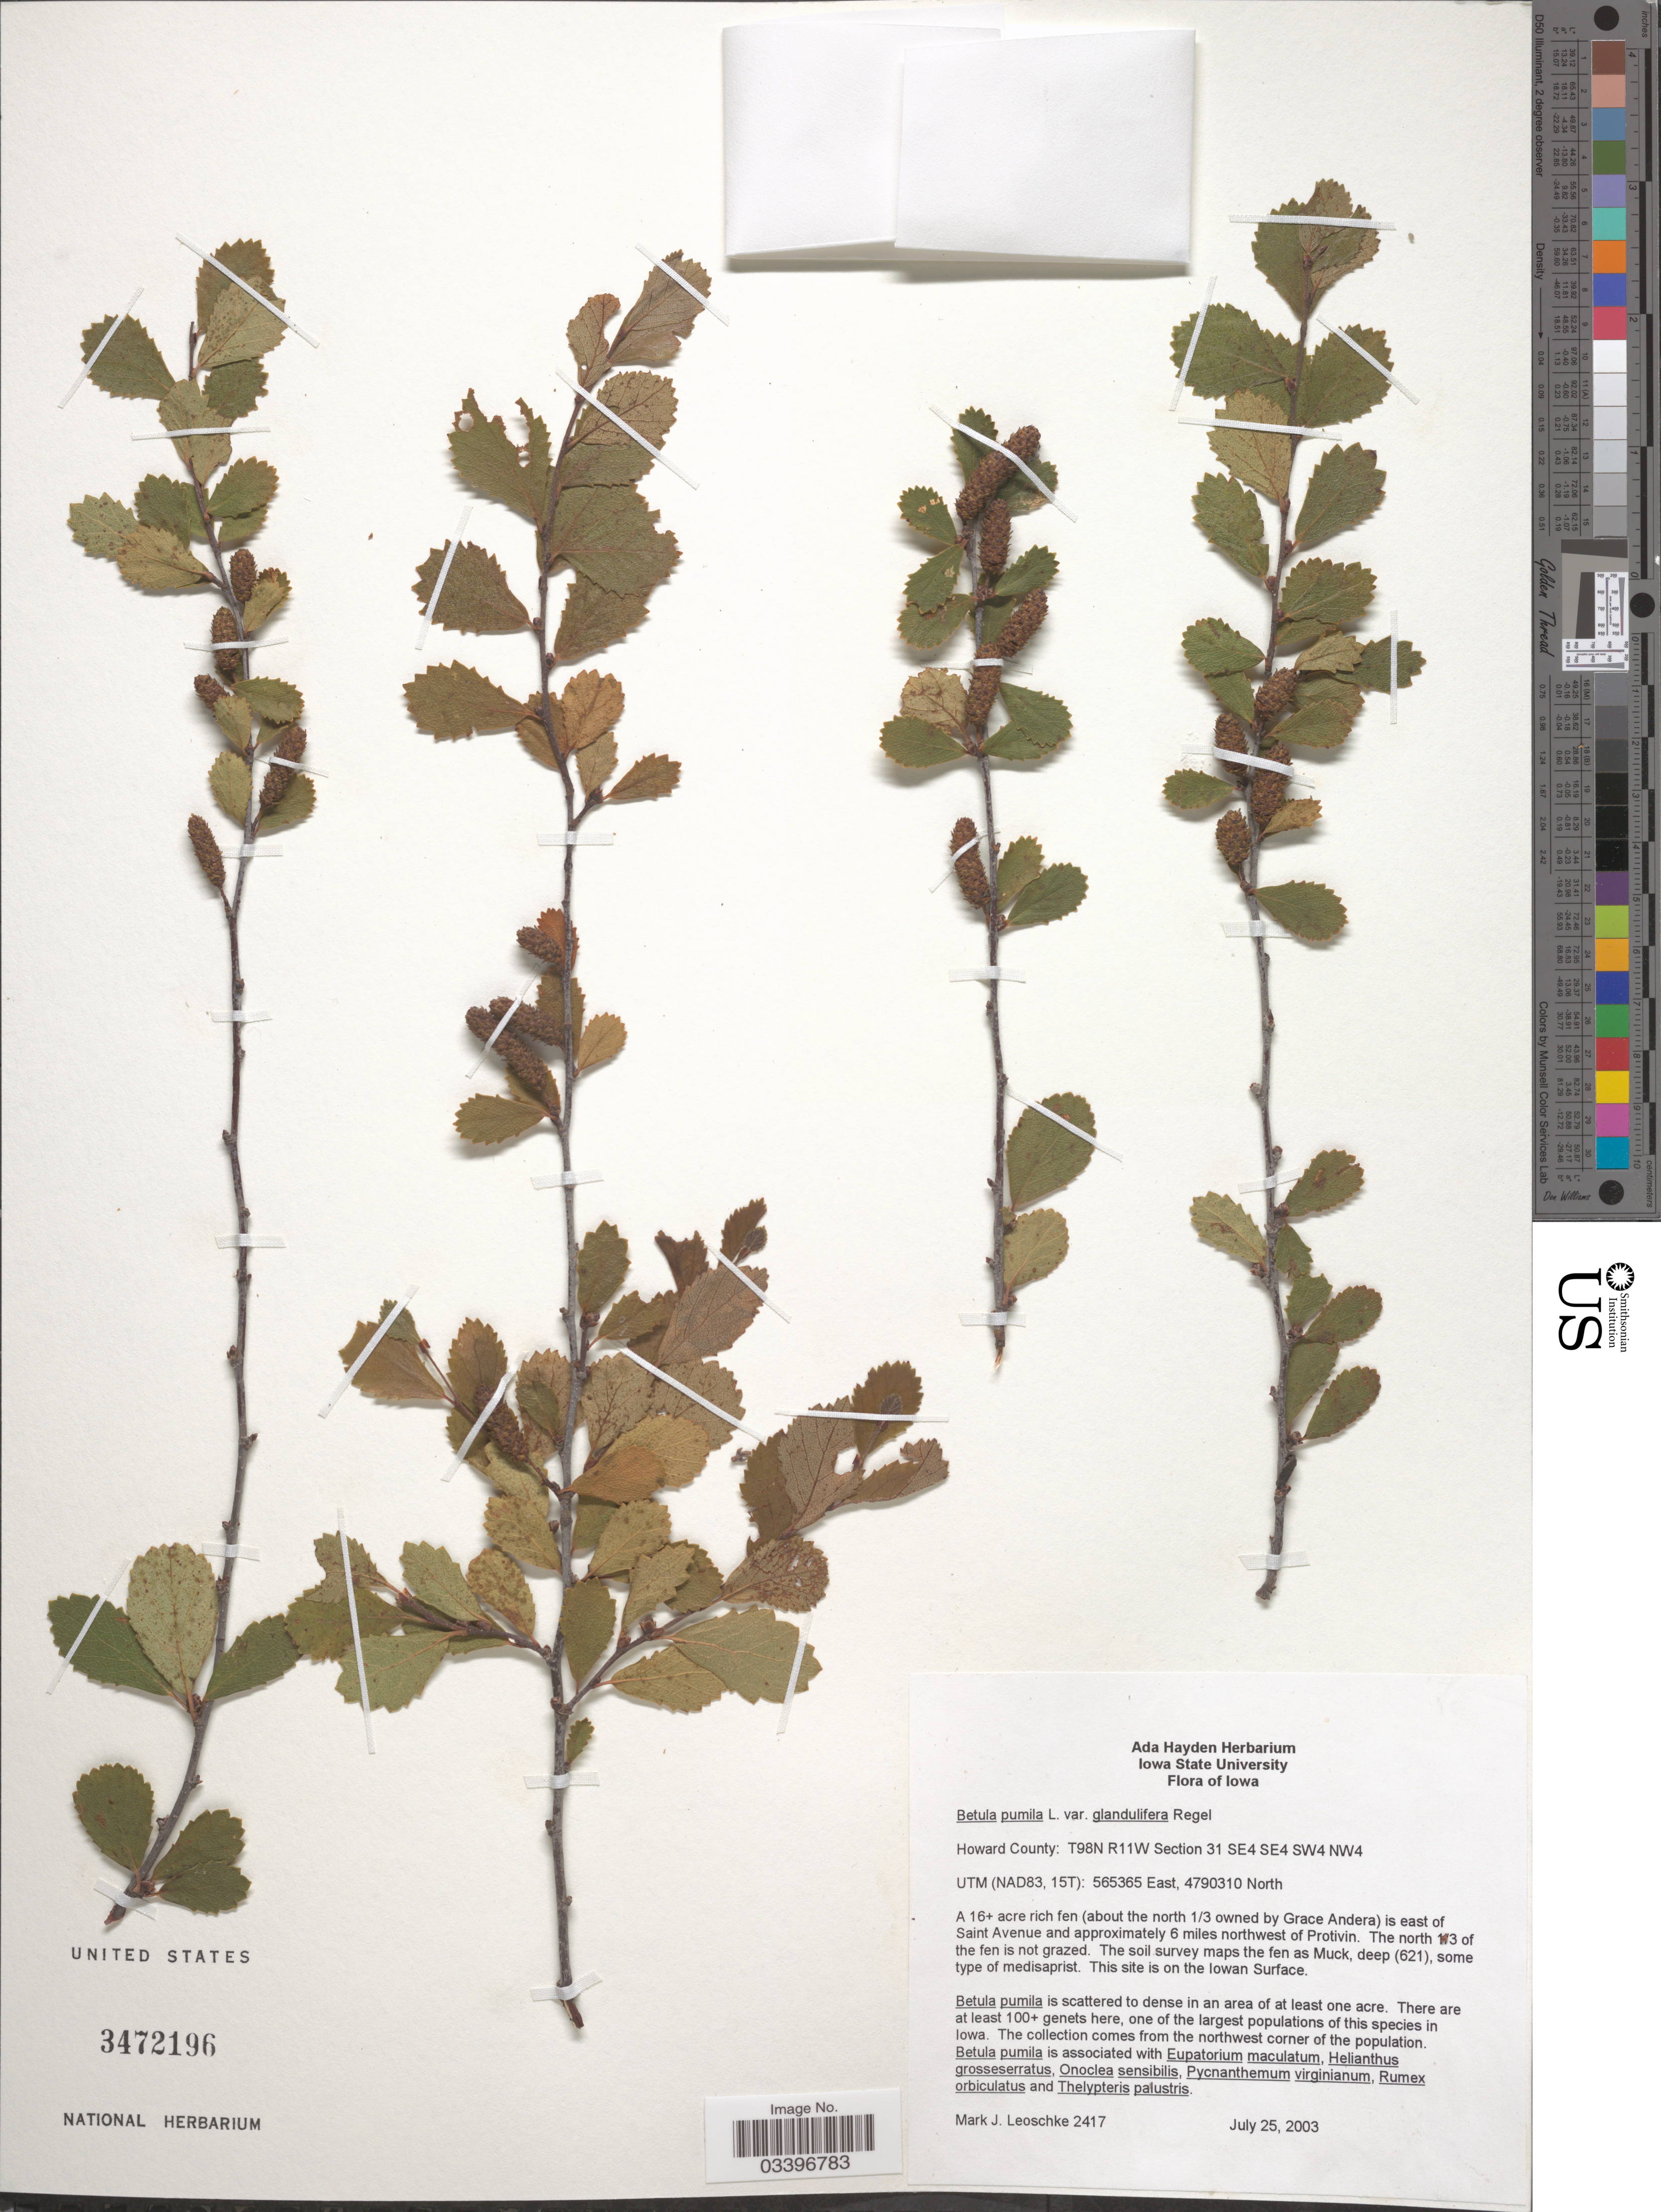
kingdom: Plantae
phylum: Tracheophyta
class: Magnoliopsida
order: Fagales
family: Betulaceae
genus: Betula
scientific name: Betula pumila var. glandulifera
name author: Regel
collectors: M. J. Leoschke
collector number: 2417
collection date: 2003-07-25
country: United States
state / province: Iowa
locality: Howard County: T98N R11W Section 31 SE4 SE4 SW4 NW4 UTM (Nad83, 15T). At 16+ acre rich fen (about the north 1/3 owned by Grace Andera) is east of Saint Avenue and approximately 6 miles northwest of protivin. THe north 1/3 of the fen is not grazed.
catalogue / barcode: US 3472196